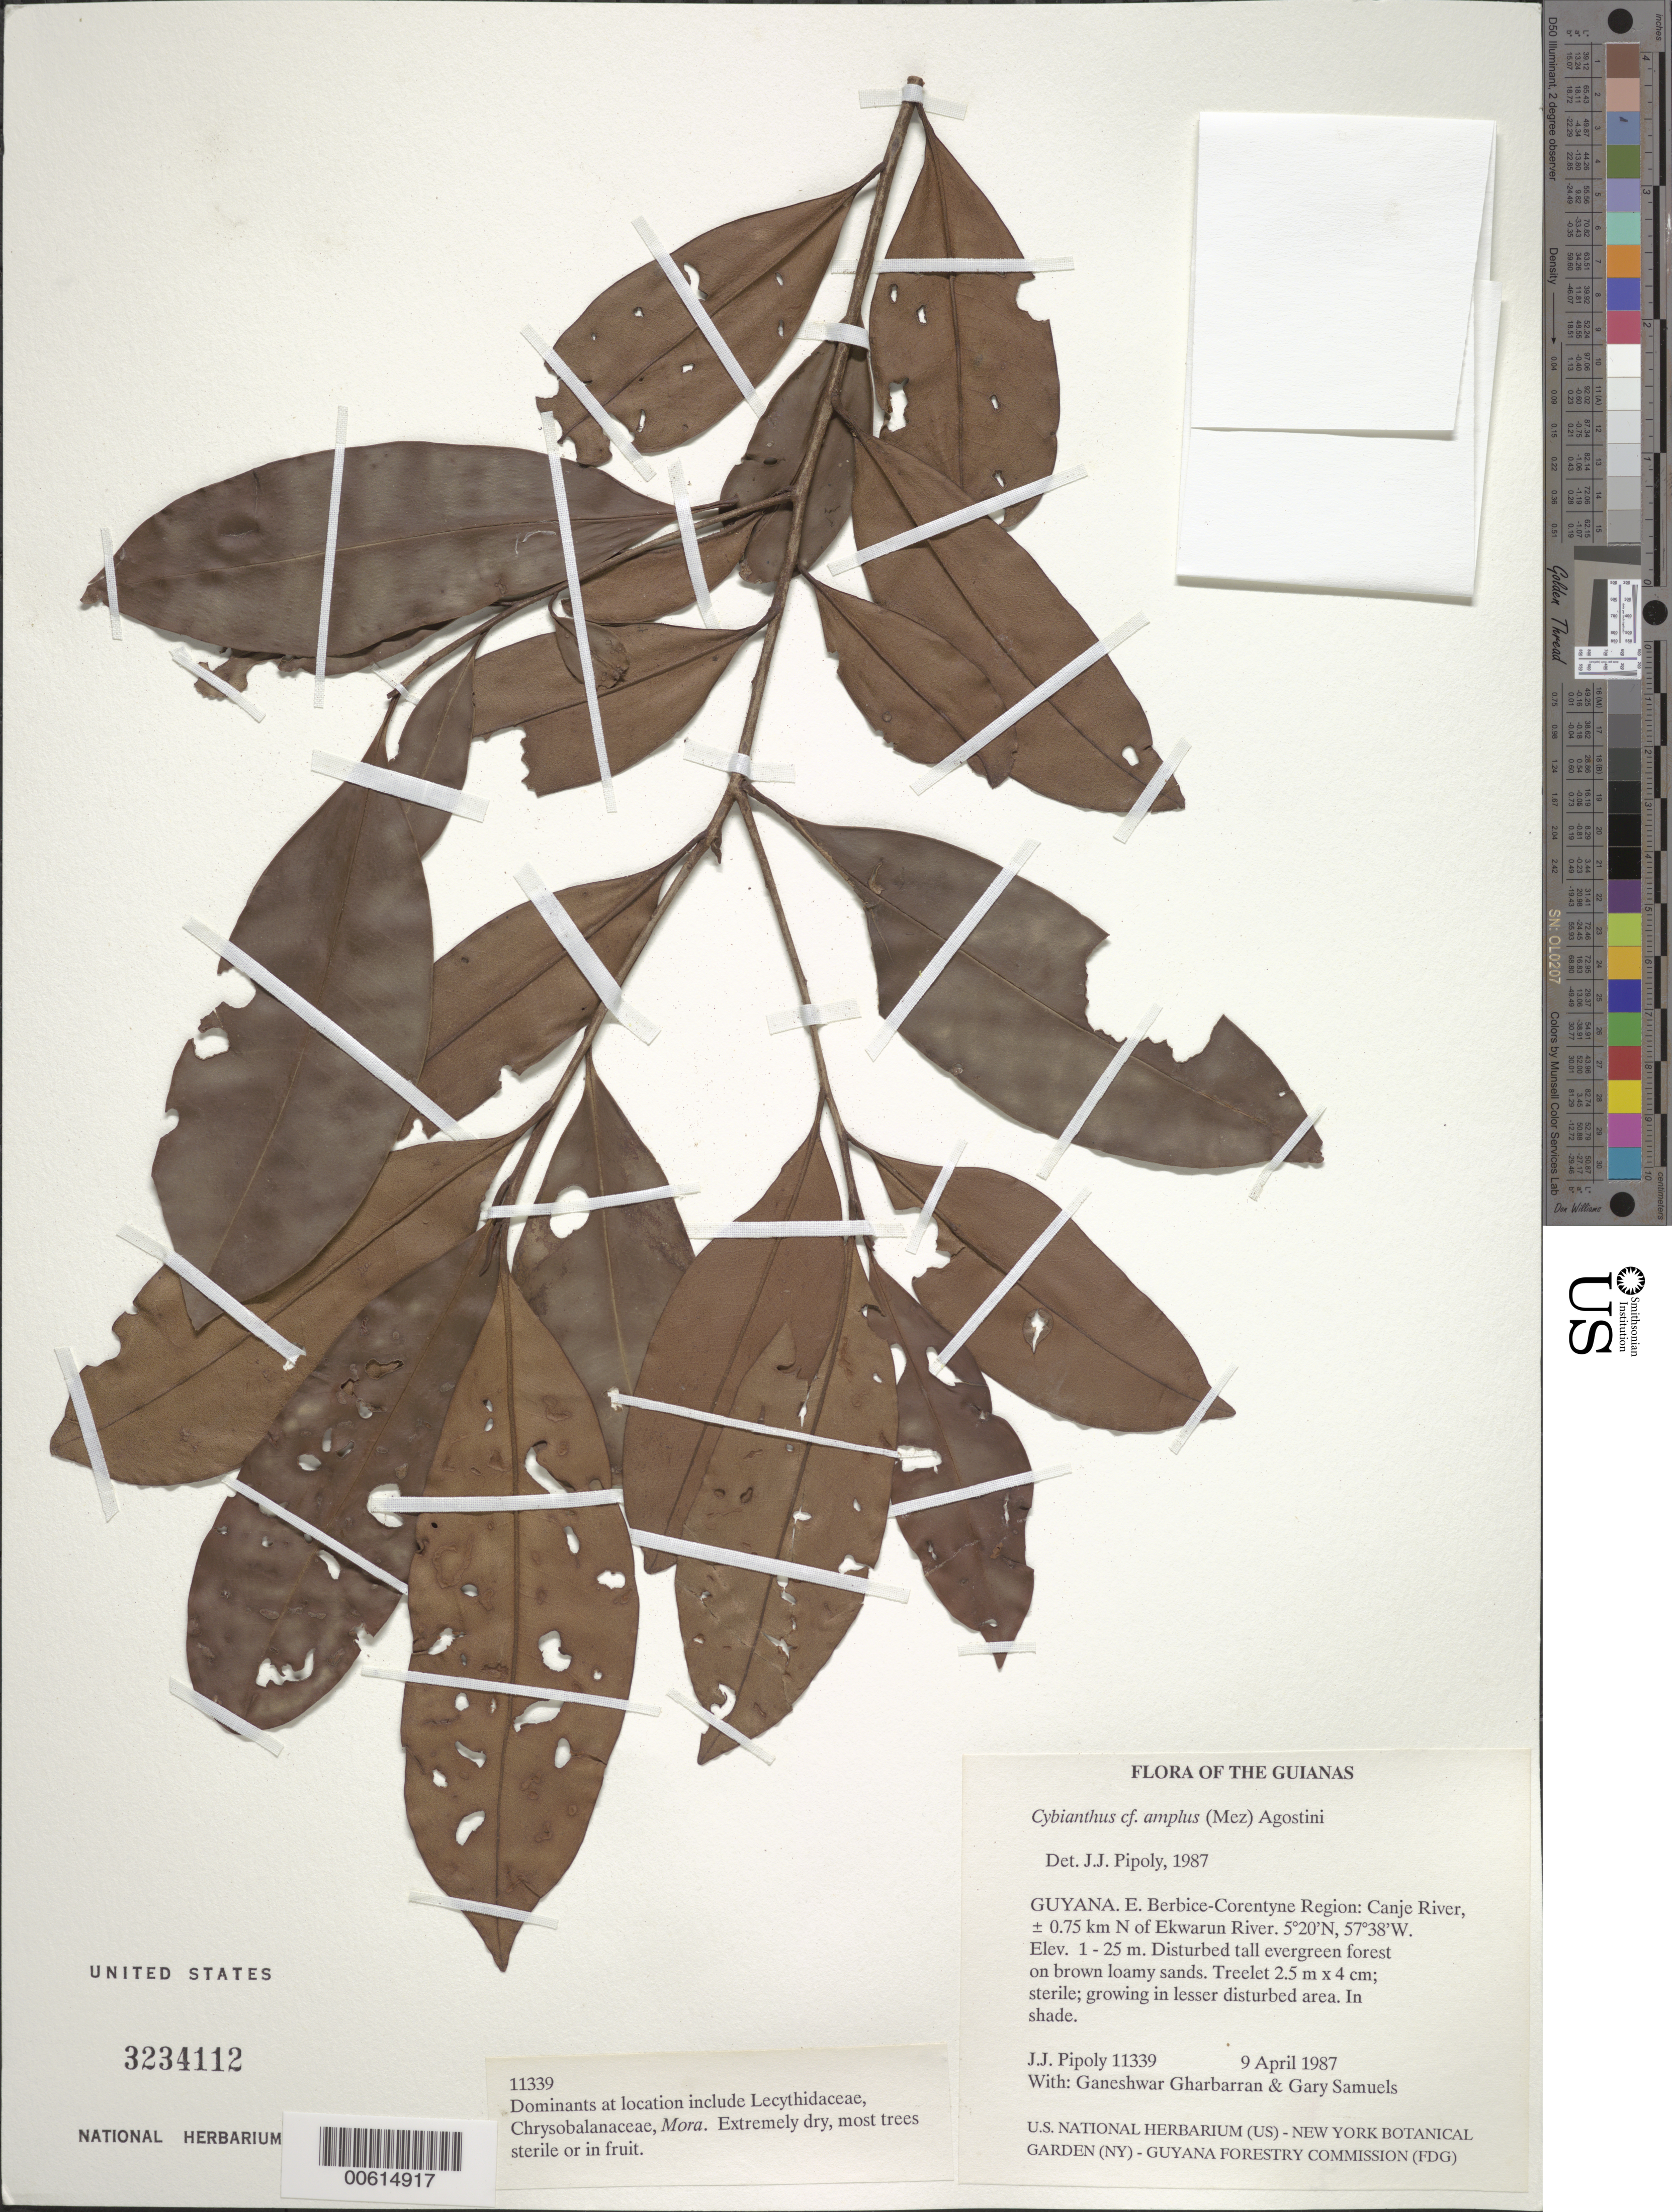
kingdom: Plantae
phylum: Tracheophyta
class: Magnoliopsida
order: Ericales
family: Primulaceae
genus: Cybianthus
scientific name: Cybianthus amplus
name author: (Mez) G. Agostini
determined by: Pipoly, J. J., III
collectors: J. J. Pipoly, G. Gharbarran & G. Samuels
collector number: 11339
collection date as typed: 9 April 1987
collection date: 1987-04-09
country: Guyana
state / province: E. Berbice-Corentyne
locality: Canje River, ± 0.75 km N of Ekwarun River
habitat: Disturbed tall evergreen forest on brown loamy sands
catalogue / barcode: US 3234112